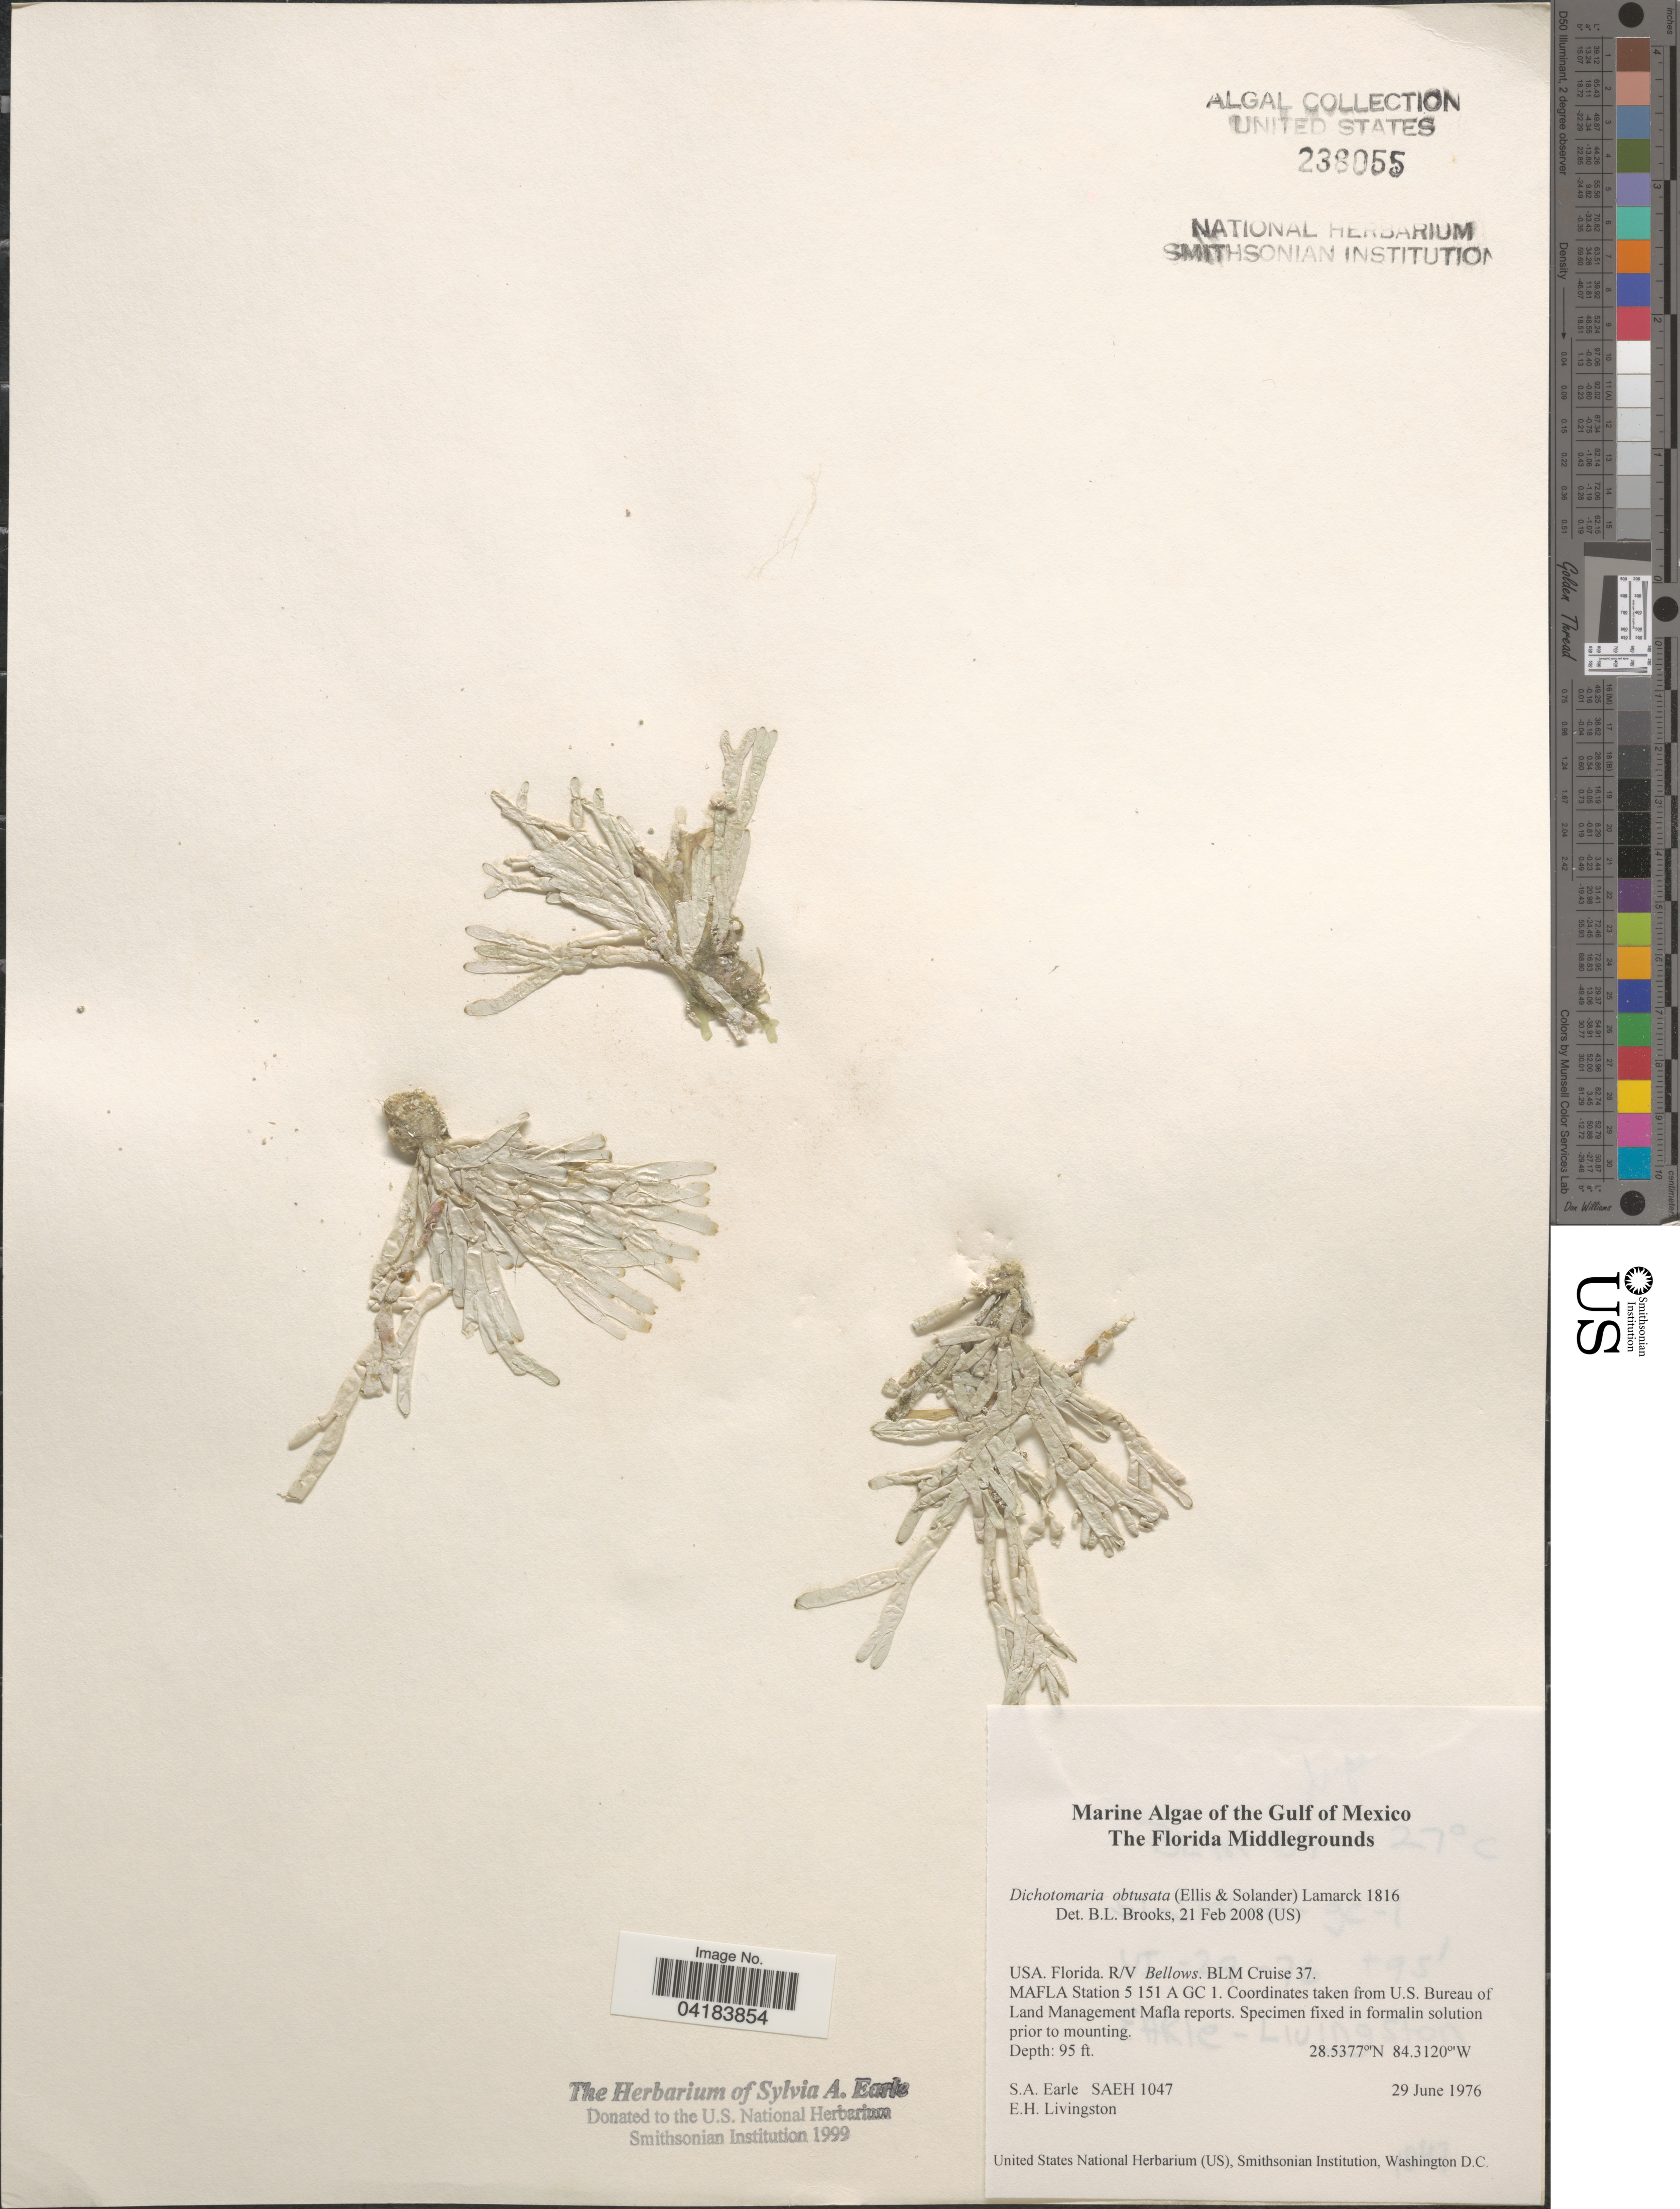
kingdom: Plantae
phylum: Rhodophyta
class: Florideophyceae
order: Nemaliales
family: Galaxauraceae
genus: Dichotomaria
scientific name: Dichotomaria obtusata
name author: (Ellis & Sol.) Lam.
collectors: S. A. Earle & E. Livingston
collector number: SAEH1047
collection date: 1976-06-29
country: United States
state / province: Florida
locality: Gulf of Mexico. The Florida Middlegrounds. R/V Bellows. BLM Cruise 37. MAFLA Station 5 151 A GC 1.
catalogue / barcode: US 238055